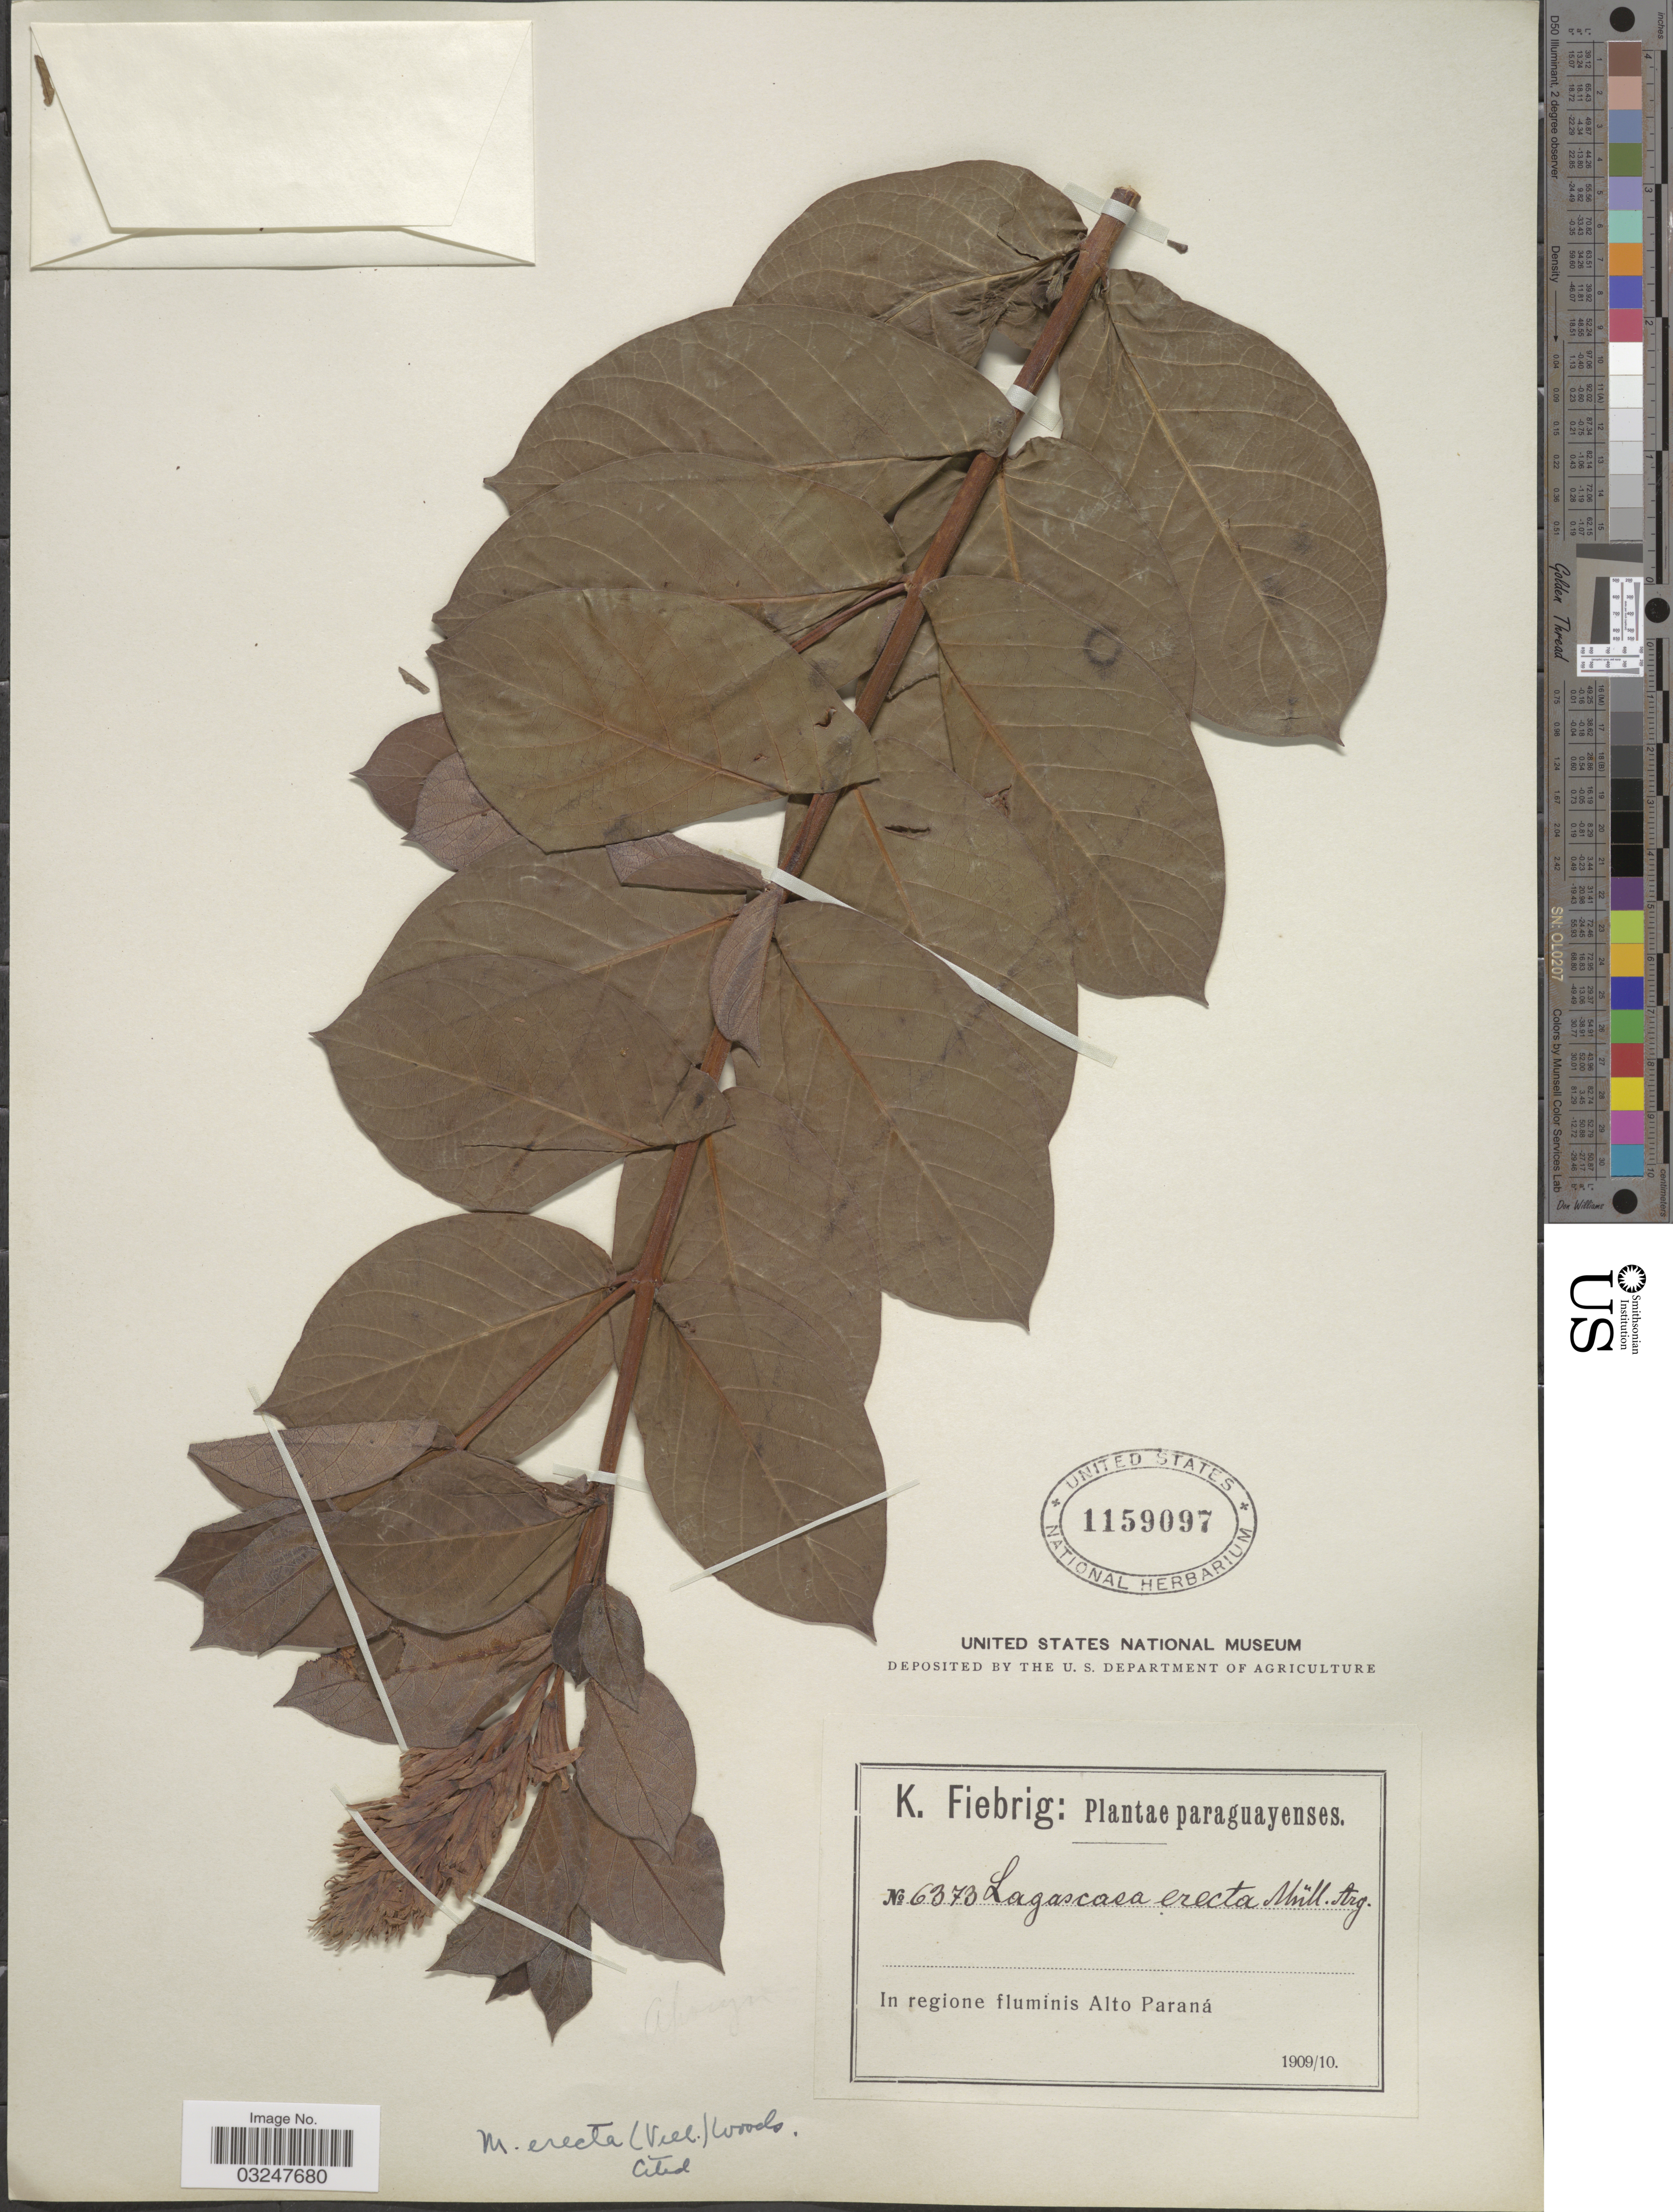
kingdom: Plantae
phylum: Tracheophyta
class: Magnoliopsida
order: Gentianales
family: Apocynaceae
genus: Mandevilla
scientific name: Mandevilla erecta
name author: Woodson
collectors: K. Fiebrig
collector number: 6373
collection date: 1909/1910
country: Paraguay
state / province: Alto Parana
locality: In regione fluminis Alto Paraná.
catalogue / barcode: US 1159097